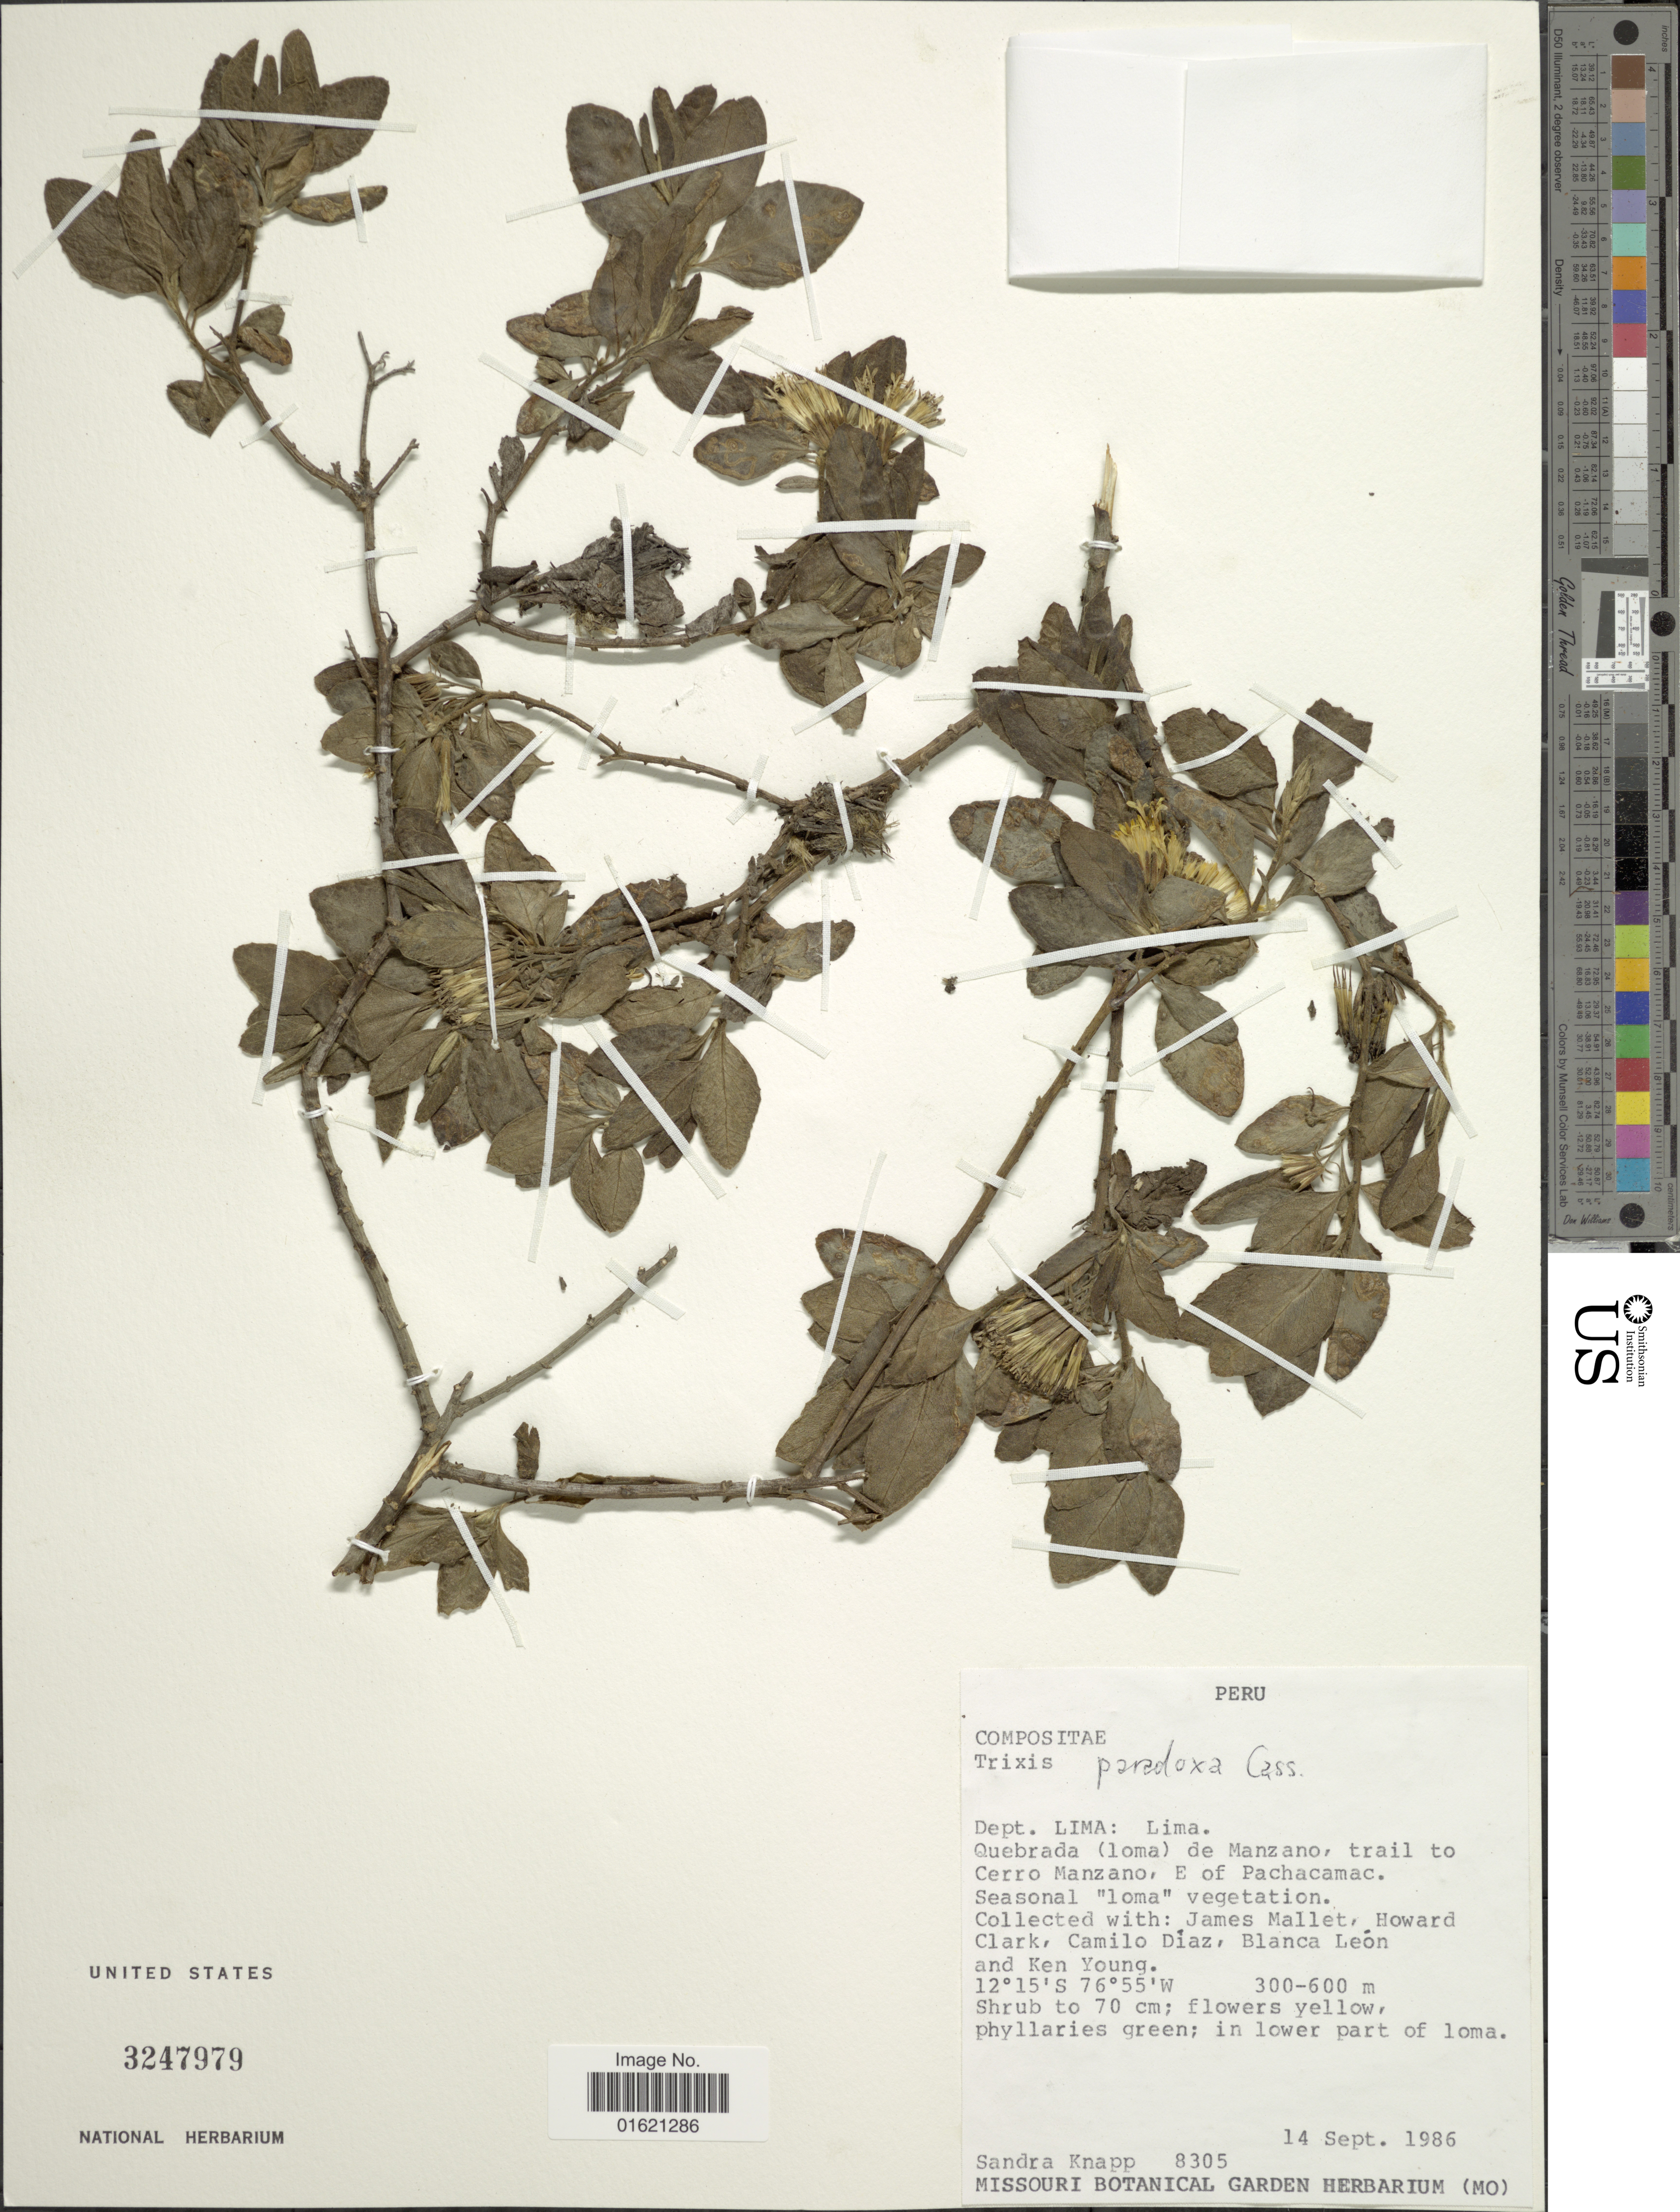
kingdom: Plantae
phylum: Tracheophyta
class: Magnoliopsida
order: Asterales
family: Asteraceae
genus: Trixis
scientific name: Trixis cacalioides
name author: (Kunth) D. Don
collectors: S. Knapp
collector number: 8305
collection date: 1986-09-14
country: Peru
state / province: Lima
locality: Dept. Lima: Lima. Quebrada (loma) de Manzano, trail to Cerro Manzano, E of Pachacamac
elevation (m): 300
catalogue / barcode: US 3247979